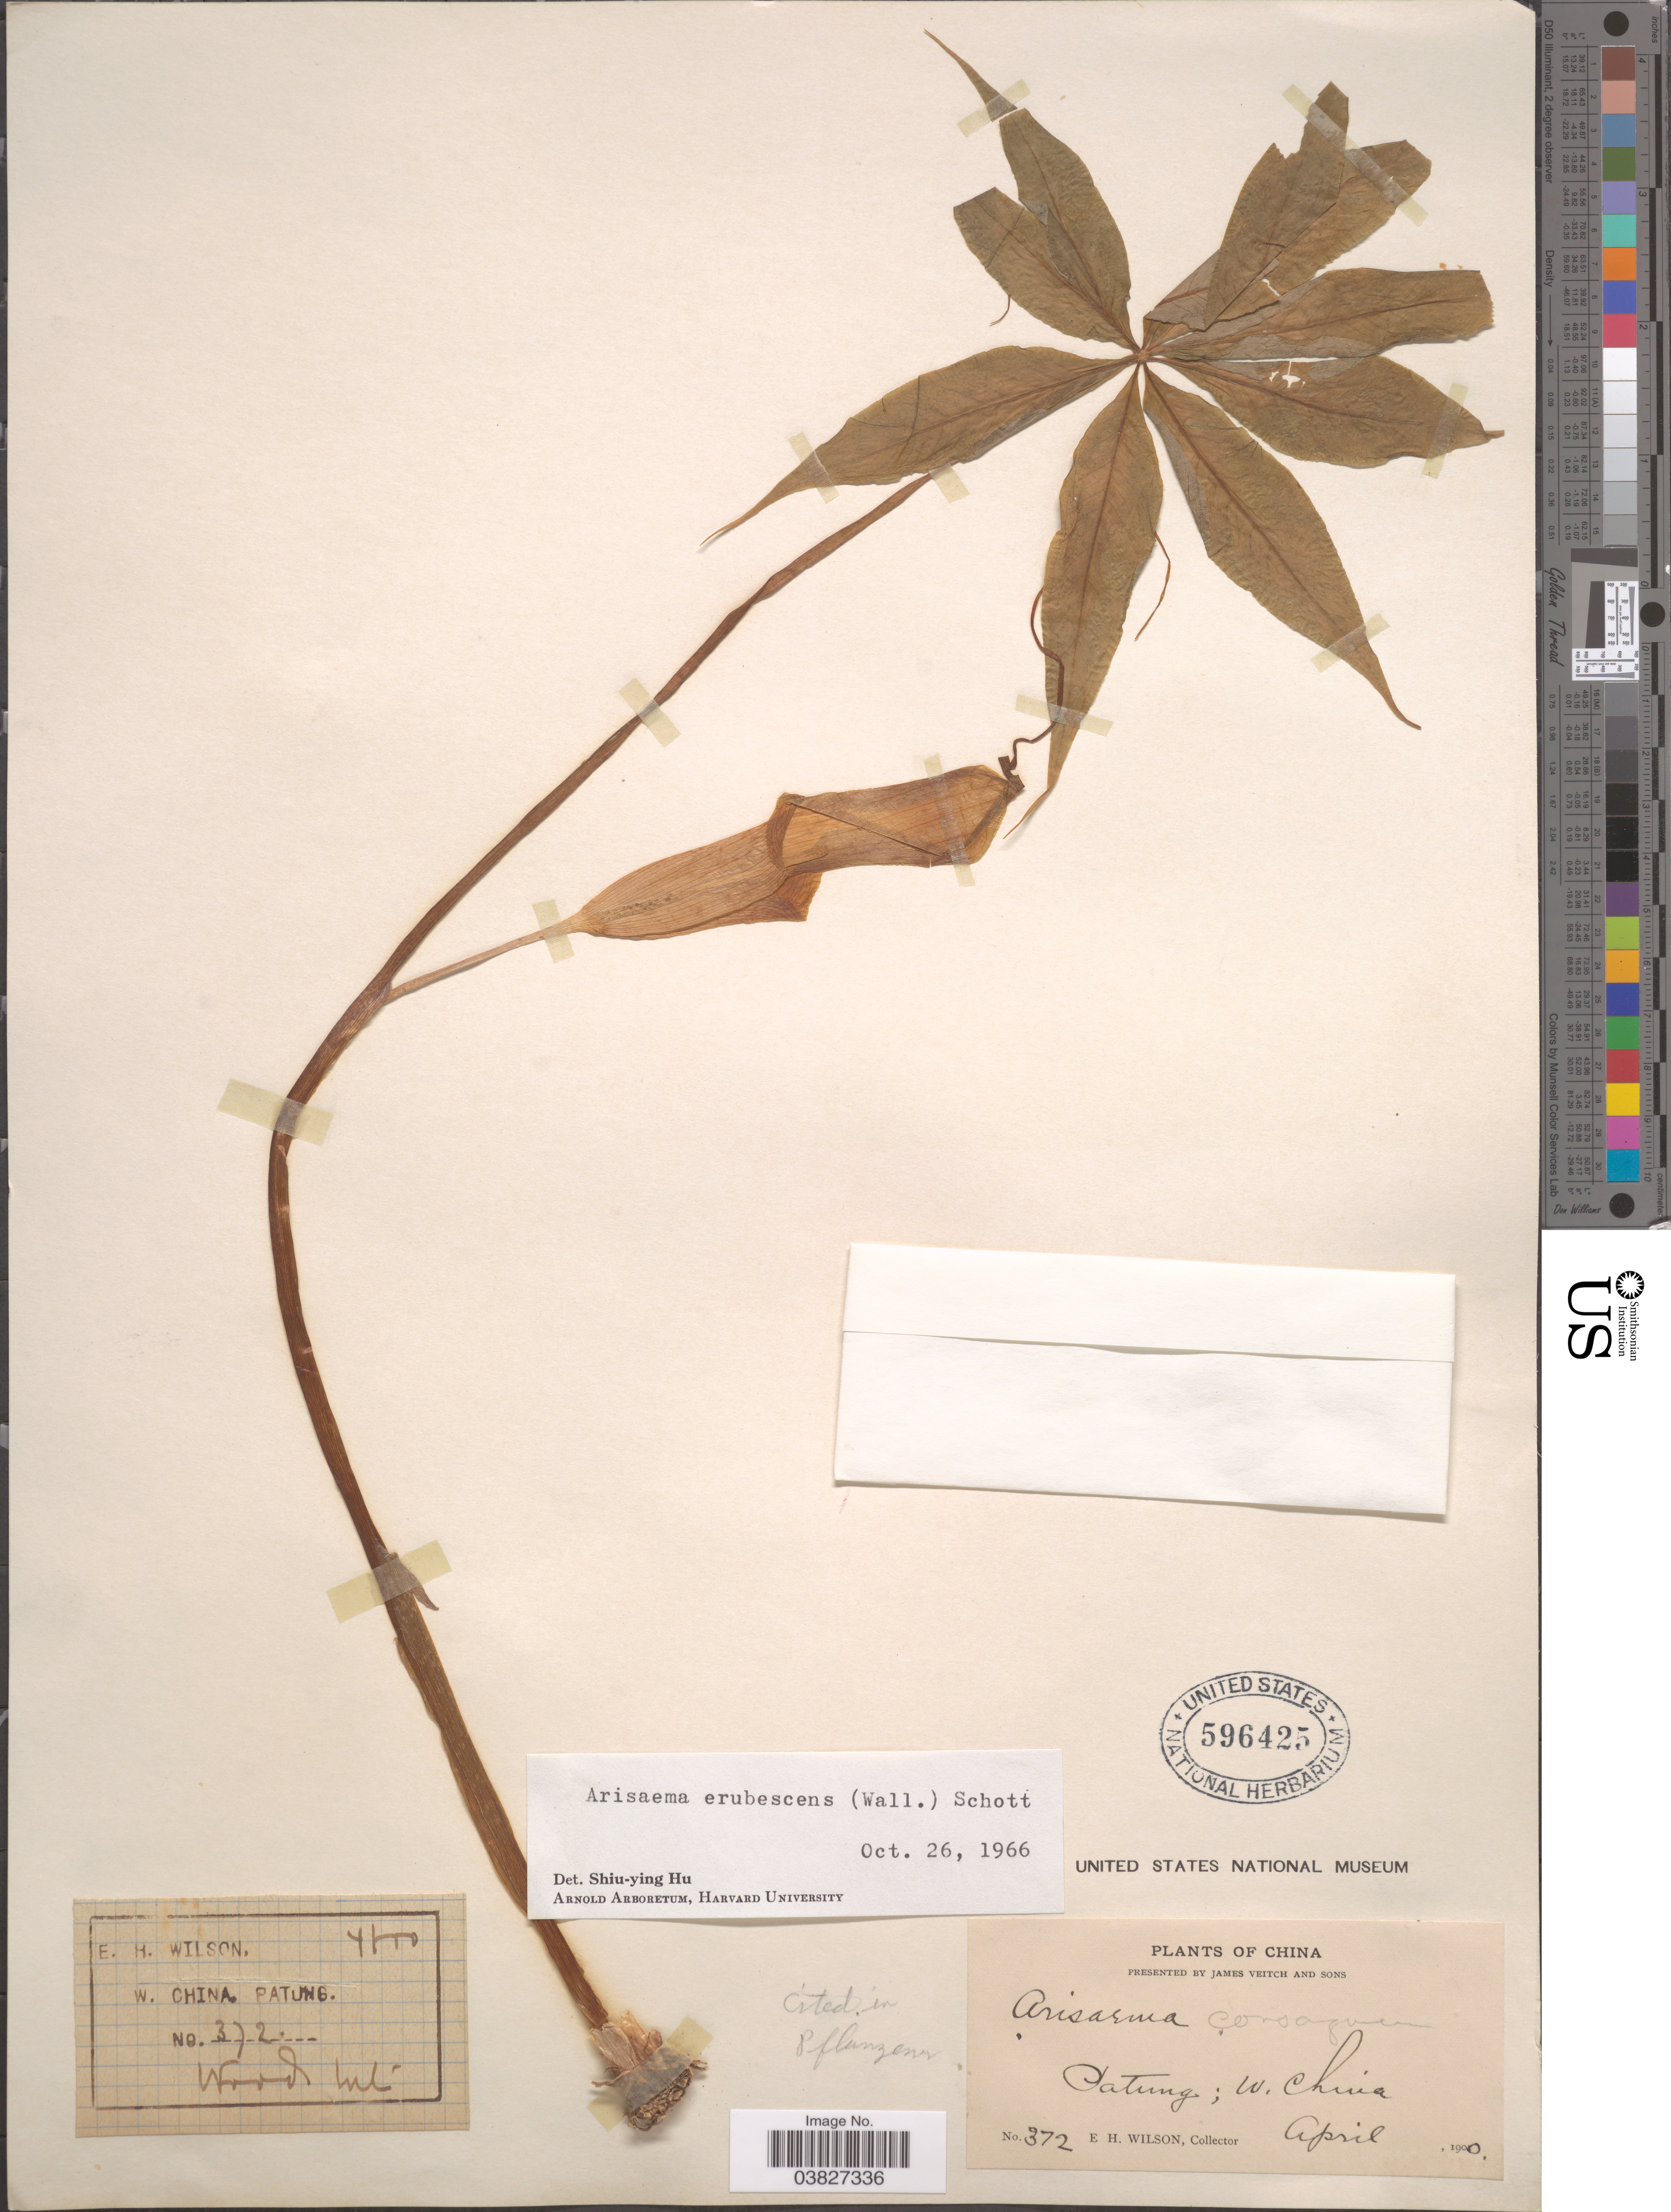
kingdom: Plantae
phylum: Tracheophyta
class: Liliopsida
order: Alismatales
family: Araceae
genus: Arisaema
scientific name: Arisaema erubescens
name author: (Wall.) Schott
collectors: E. Wilson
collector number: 372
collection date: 1900-04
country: China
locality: Patung; W. China.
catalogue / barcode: US 596425